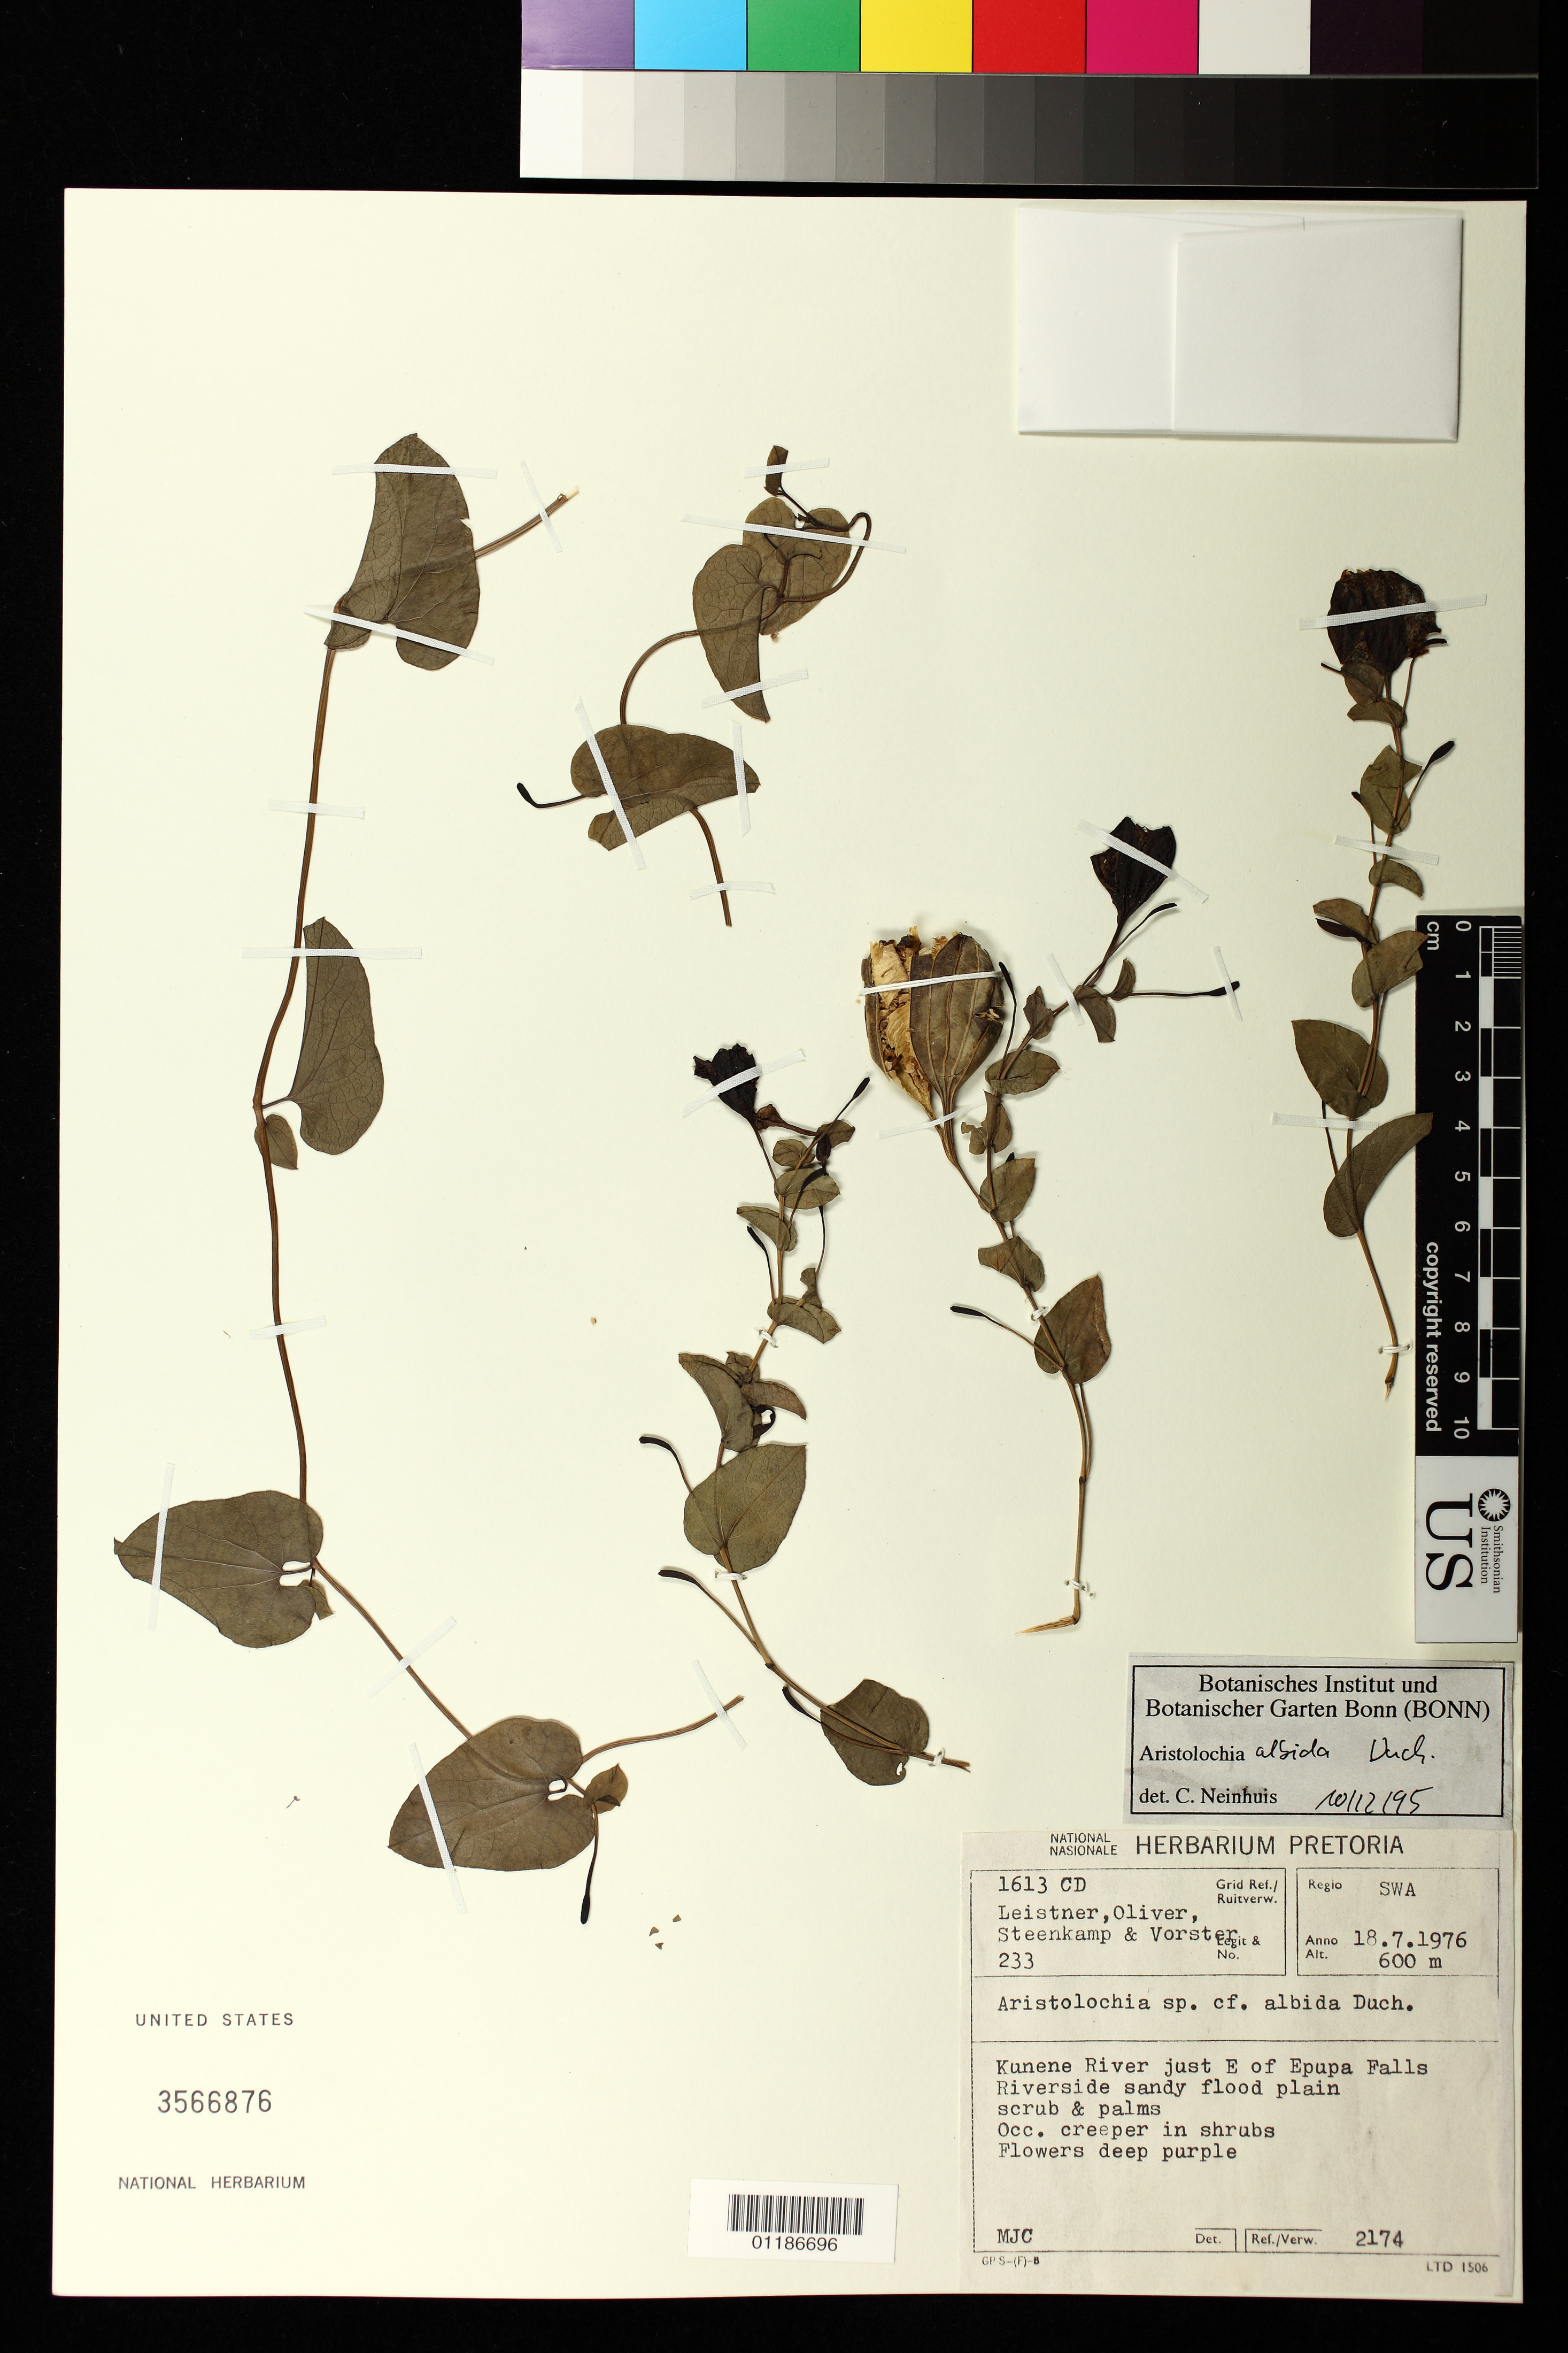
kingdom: Plantae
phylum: Tracheophyta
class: Magnoliopsida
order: Piperales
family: Aristolochiaceae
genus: Aristolochia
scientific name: Aristolochia albida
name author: Duch.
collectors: O. A. Leistner, Oliver, --, -- Steenkamp & -. Vorster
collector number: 233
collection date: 1976-07-18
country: Namibia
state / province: Kunene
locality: Kunene River just E of Epupa Falls [Quedas do Monte Negro]. Riverside sandy flood plain scrub & palms.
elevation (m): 600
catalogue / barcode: US 3566876